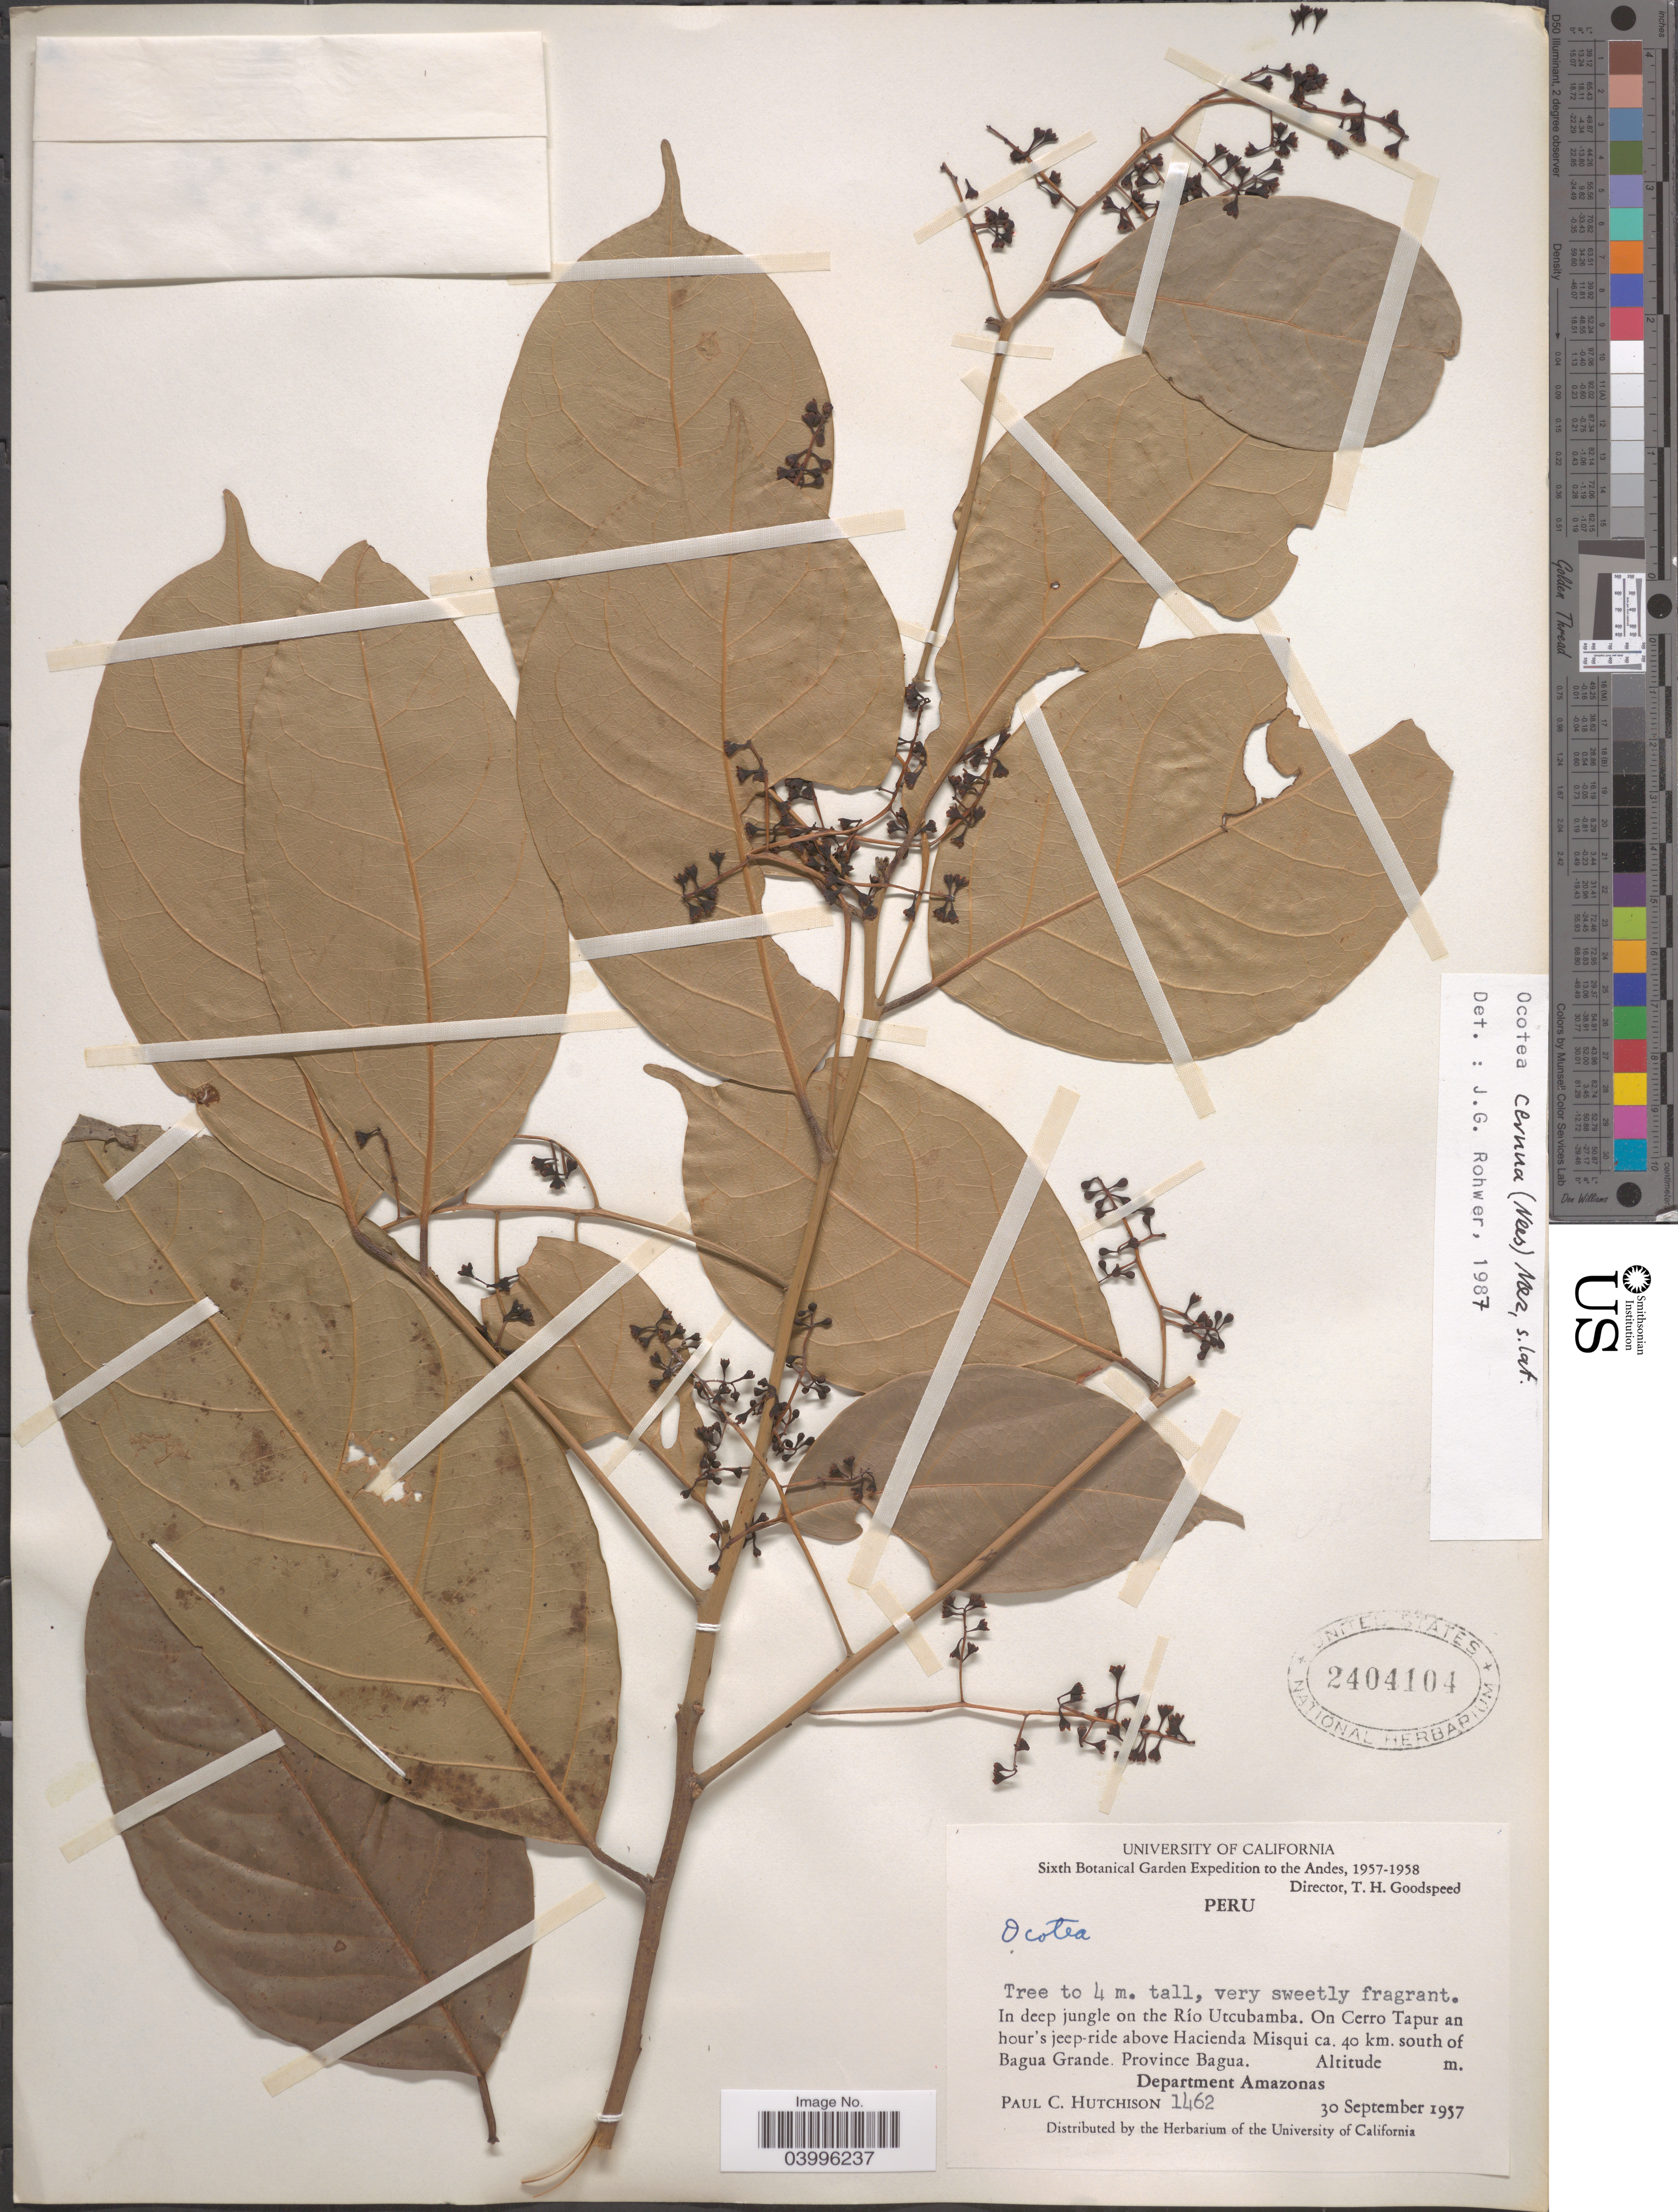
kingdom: Plantae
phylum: Tracheophyta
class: Magnoliopsida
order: Laurales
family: Lauraceae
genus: Ocotea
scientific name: Ocotea cernua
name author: (Nees) Mez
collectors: P. C. Hutchison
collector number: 1462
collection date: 1957-09-30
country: Peru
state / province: Amazonas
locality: The Andes. In deep jungle on the Río Utcubamba. On Cerro Tapur an hour's jeep-ride above Hacienda Misqui ca. 40 km. south of Bagua Grande. Province Bagua. Department Amazonas.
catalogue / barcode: US 2404104